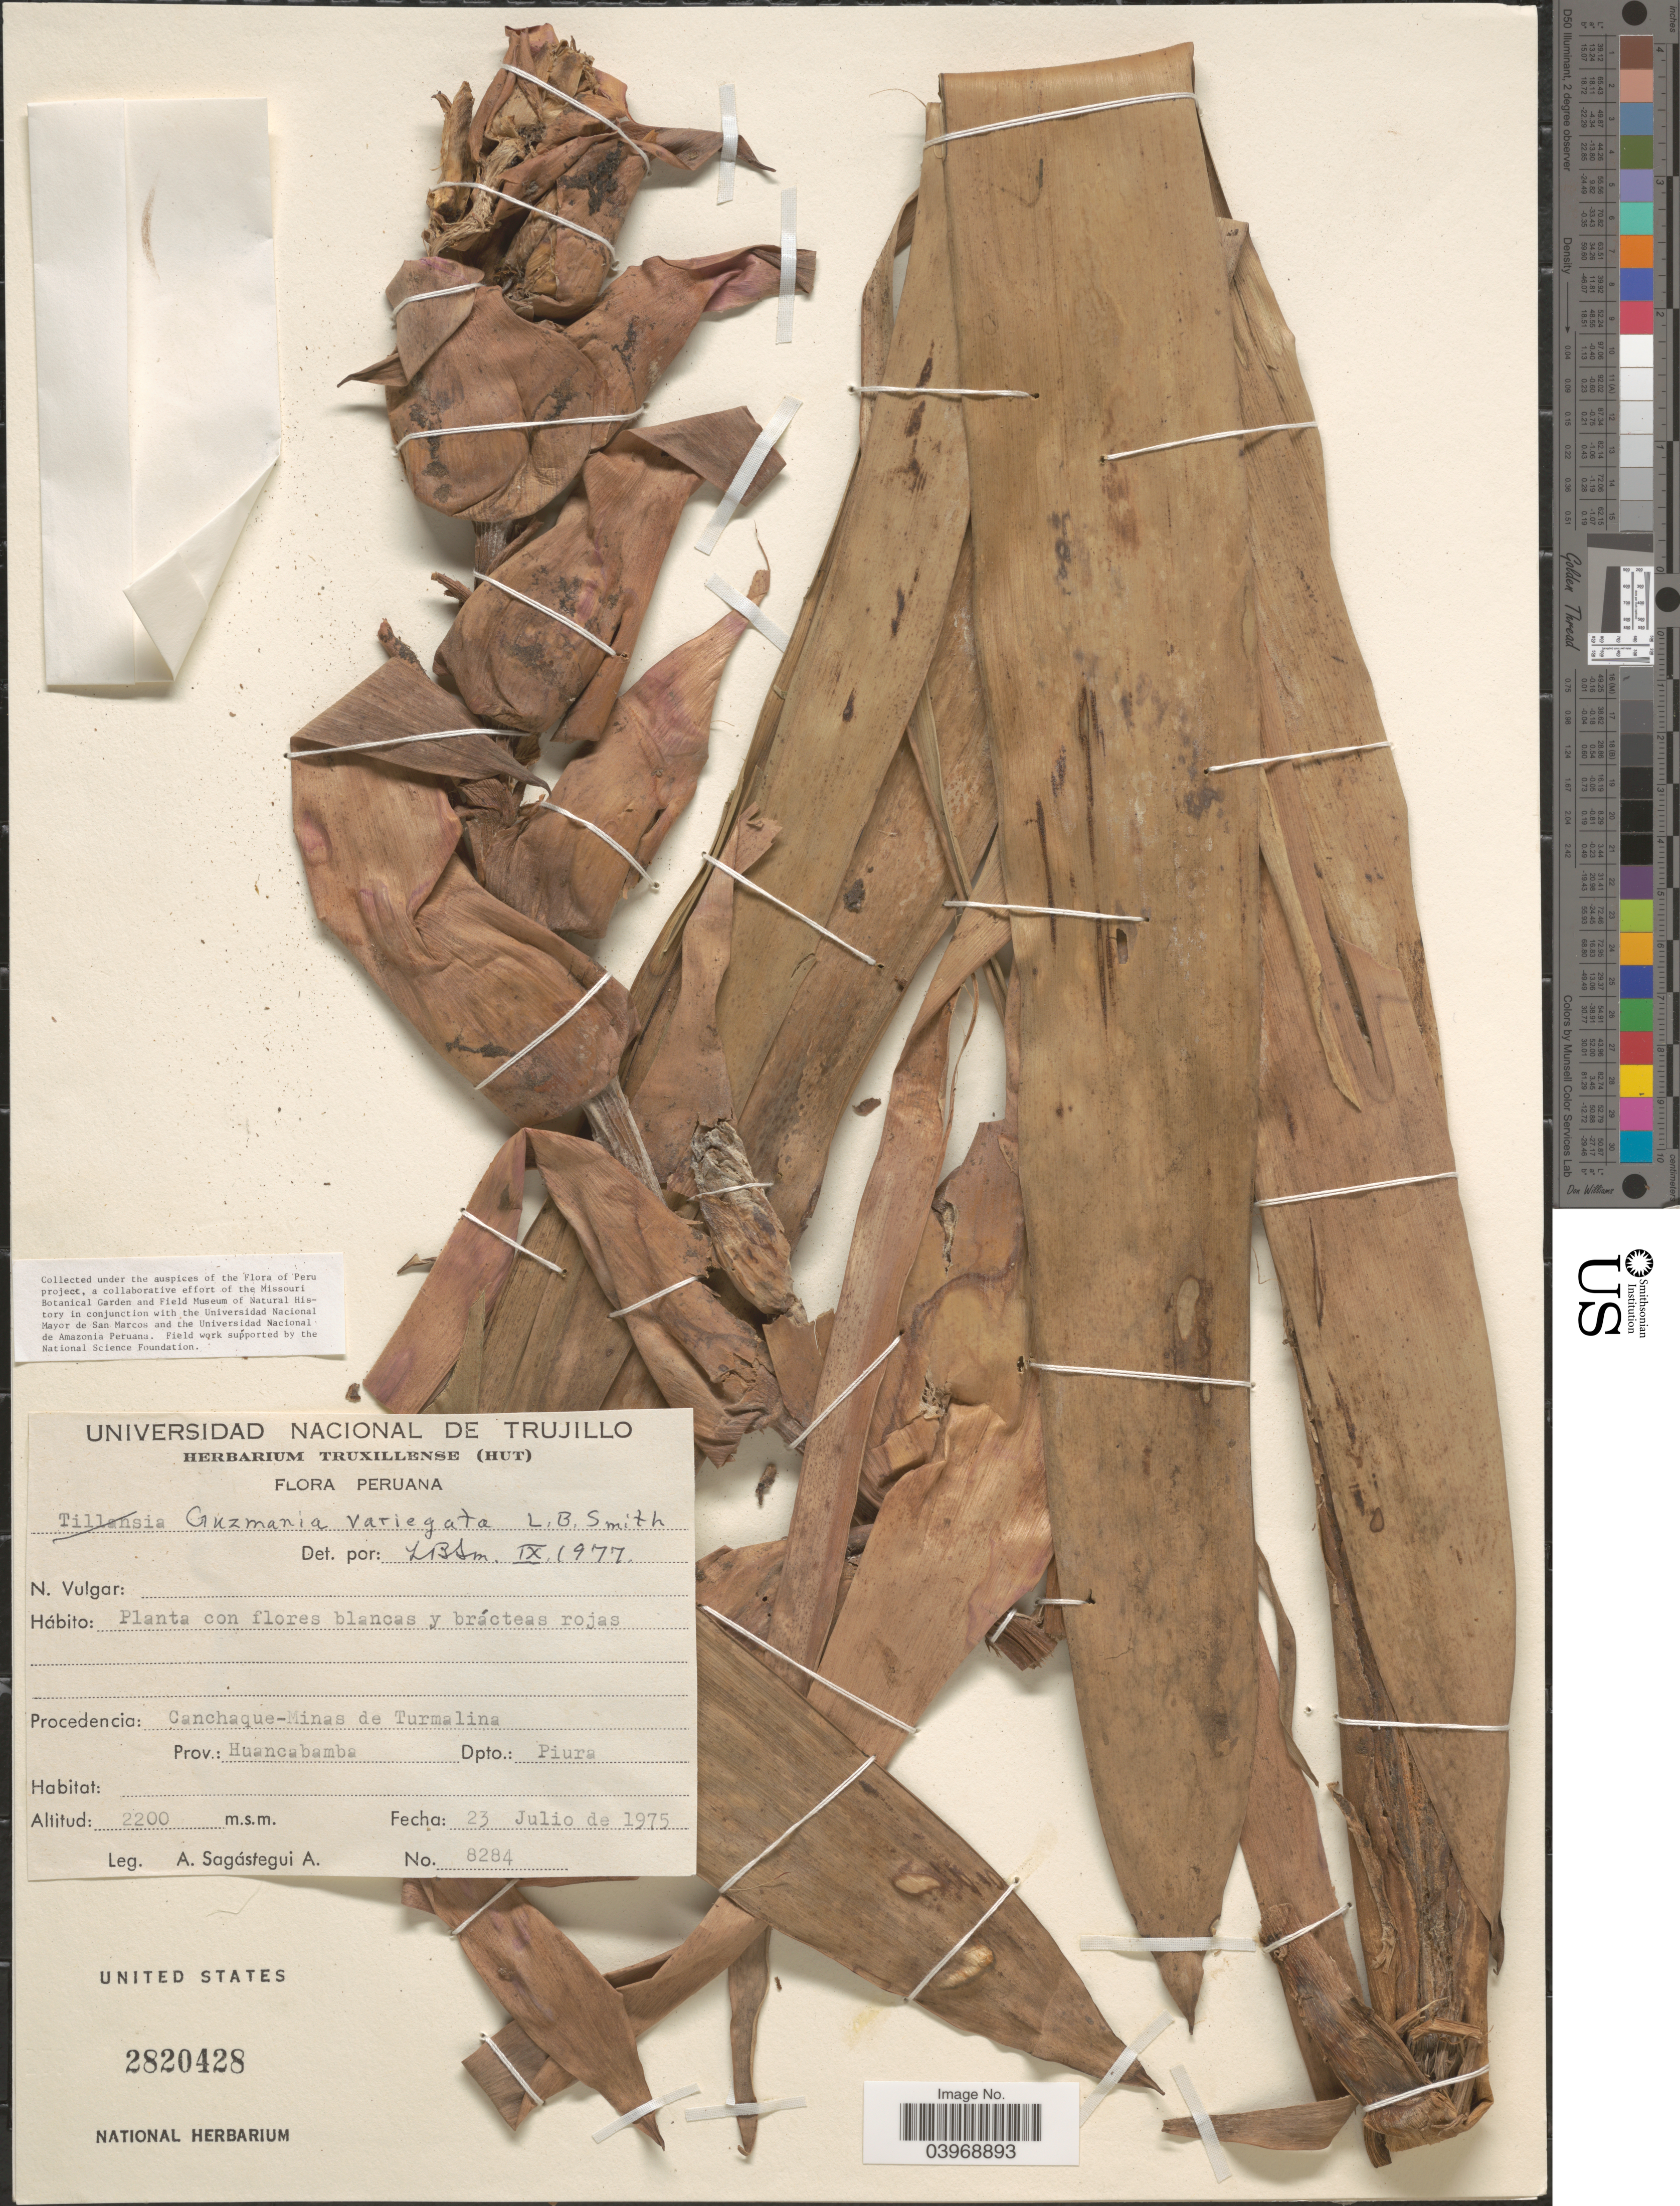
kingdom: Plantae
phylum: Tracheophyta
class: Liliopsida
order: Poales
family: Bromeliaceae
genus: Guzmania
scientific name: Guzmania variegata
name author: L.B. Sm.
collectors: A. Sagástegui A.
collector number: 8284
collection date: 1975-07-23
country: Peru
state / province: Piura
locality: Canchaque-Minas de Turmalina. Prov.: Huancabamba. Dpto.: Piura.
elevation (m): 2200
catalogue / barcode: US 2820428